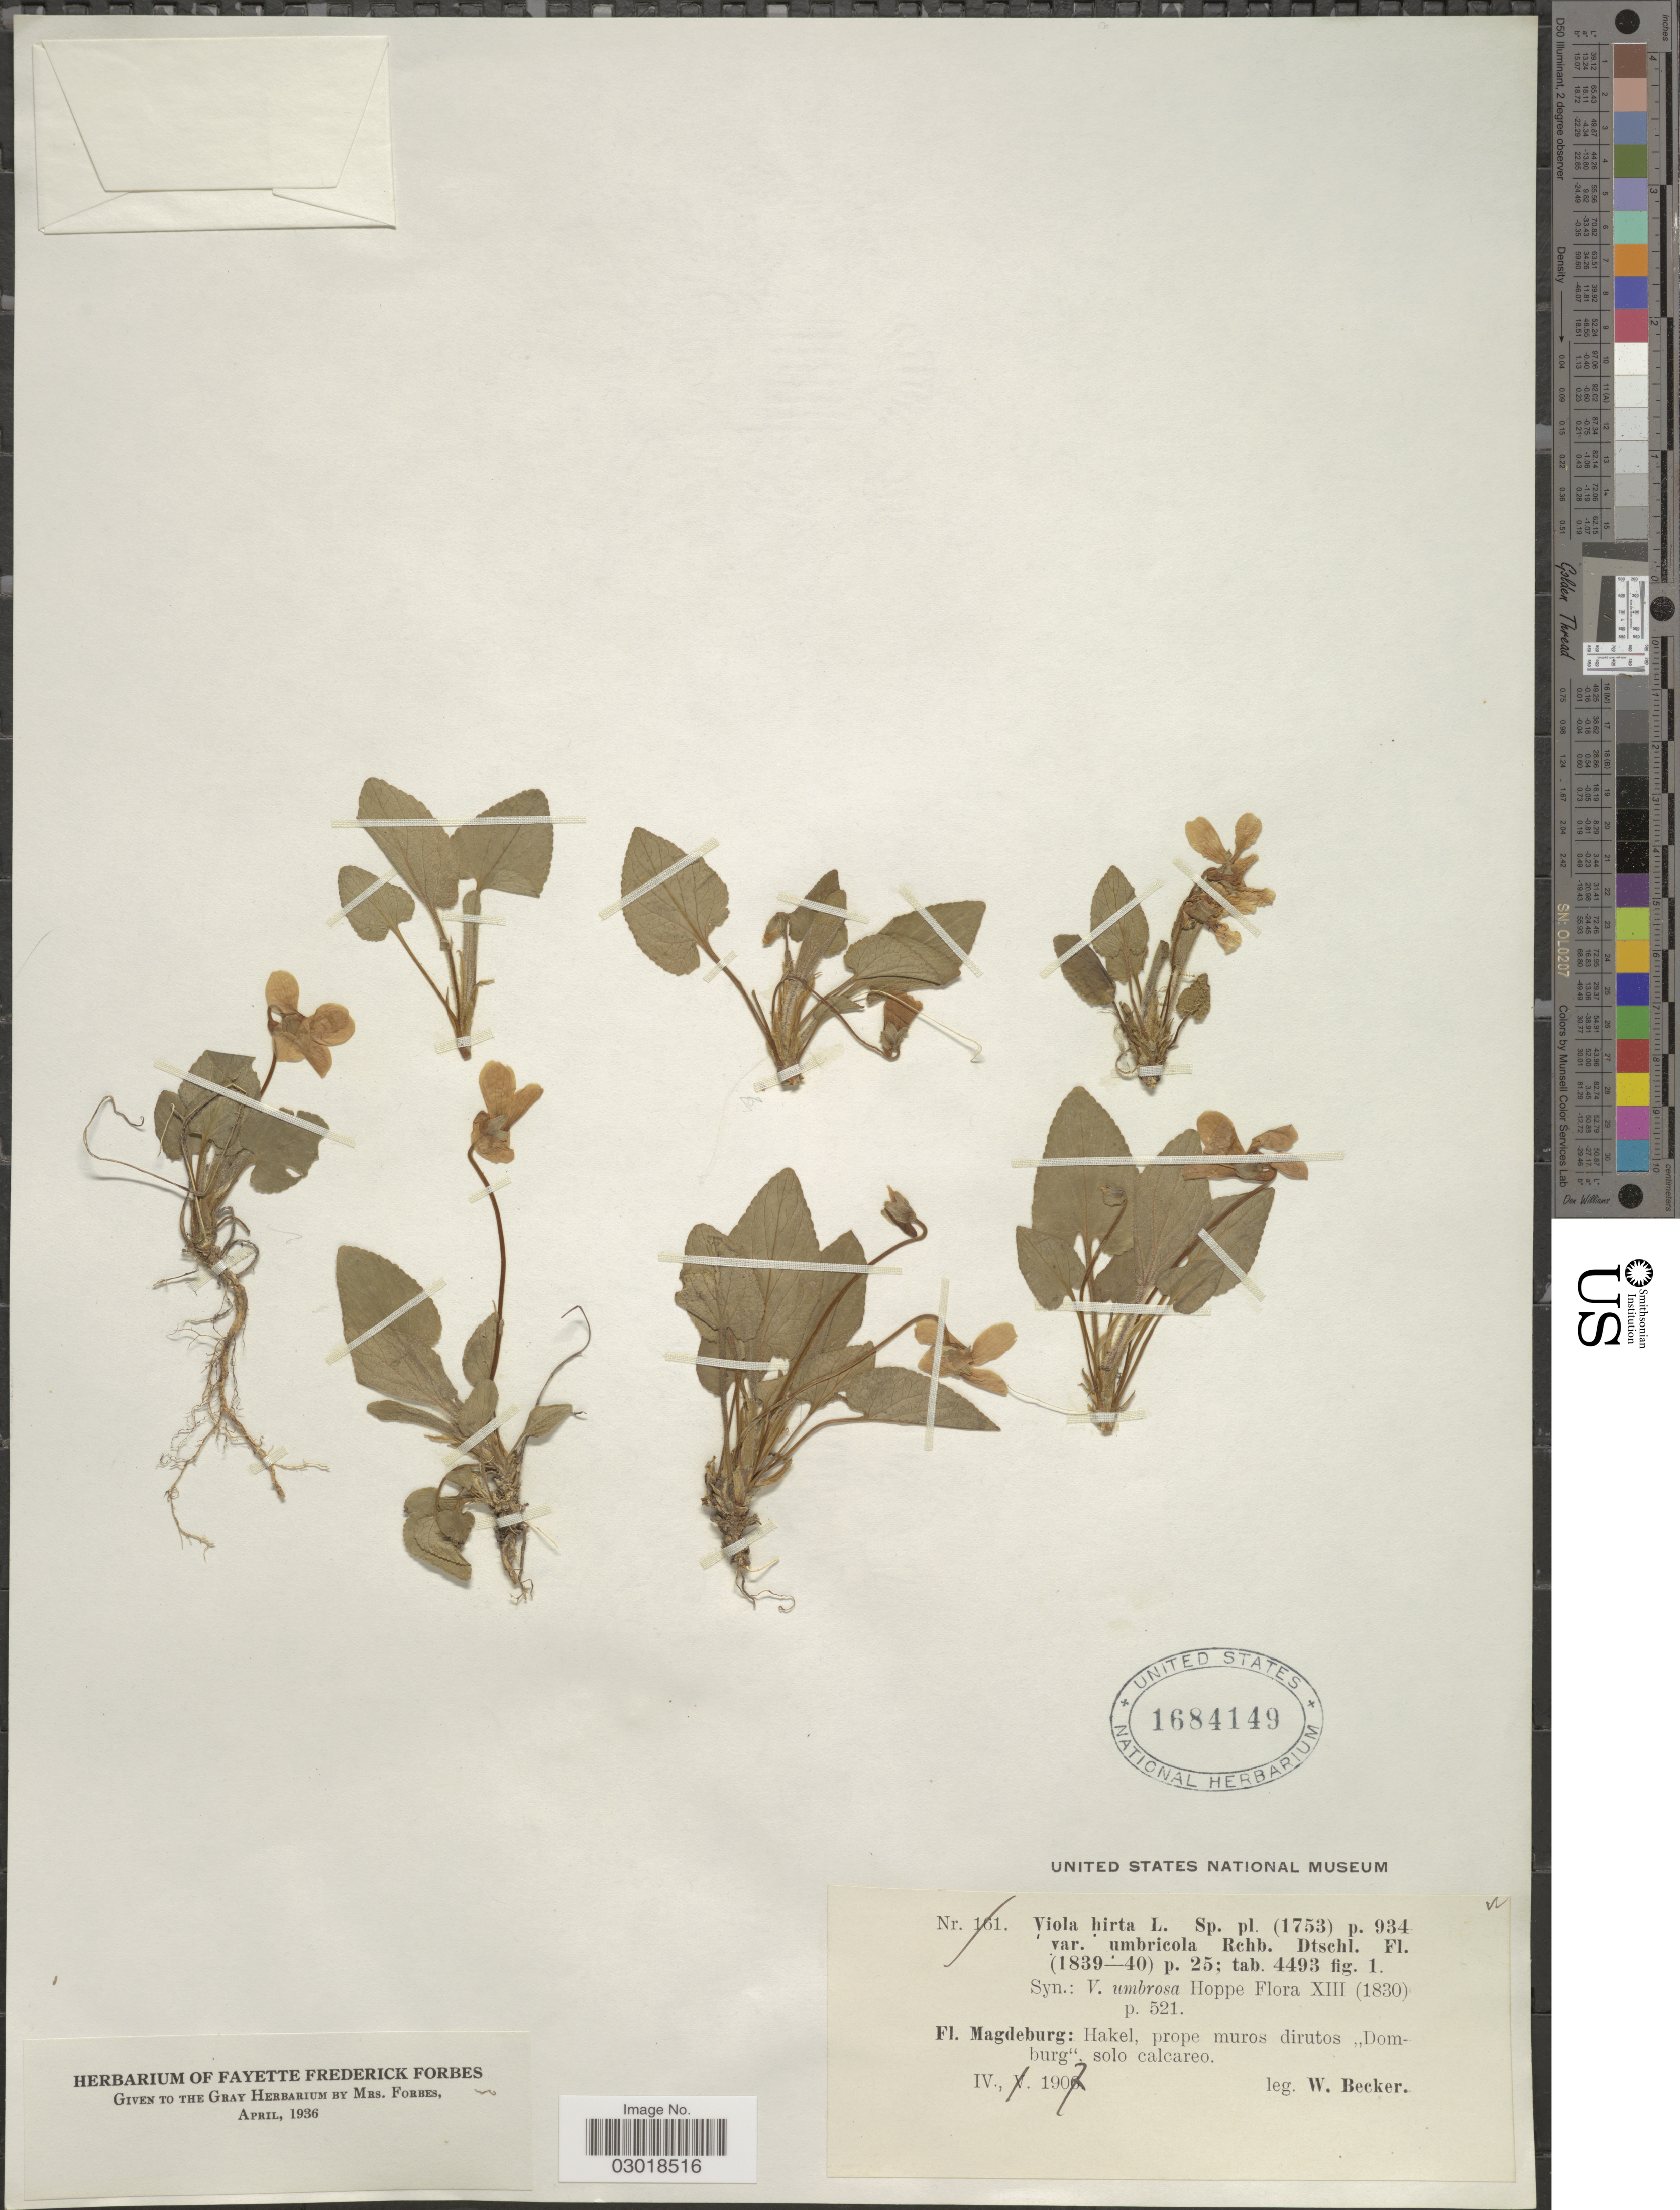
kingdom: Plantae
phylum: Tracheophyta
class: Magnoliopsida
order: Malpighiales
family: Violaceae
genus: Viola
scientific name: Viola hirta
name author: L.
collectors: W. Becker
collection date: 1907-04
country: Germany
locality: Magdeburg: Hakel, prope muros dirutos "Domburg", solo calcareo.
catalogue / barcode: US 1684149